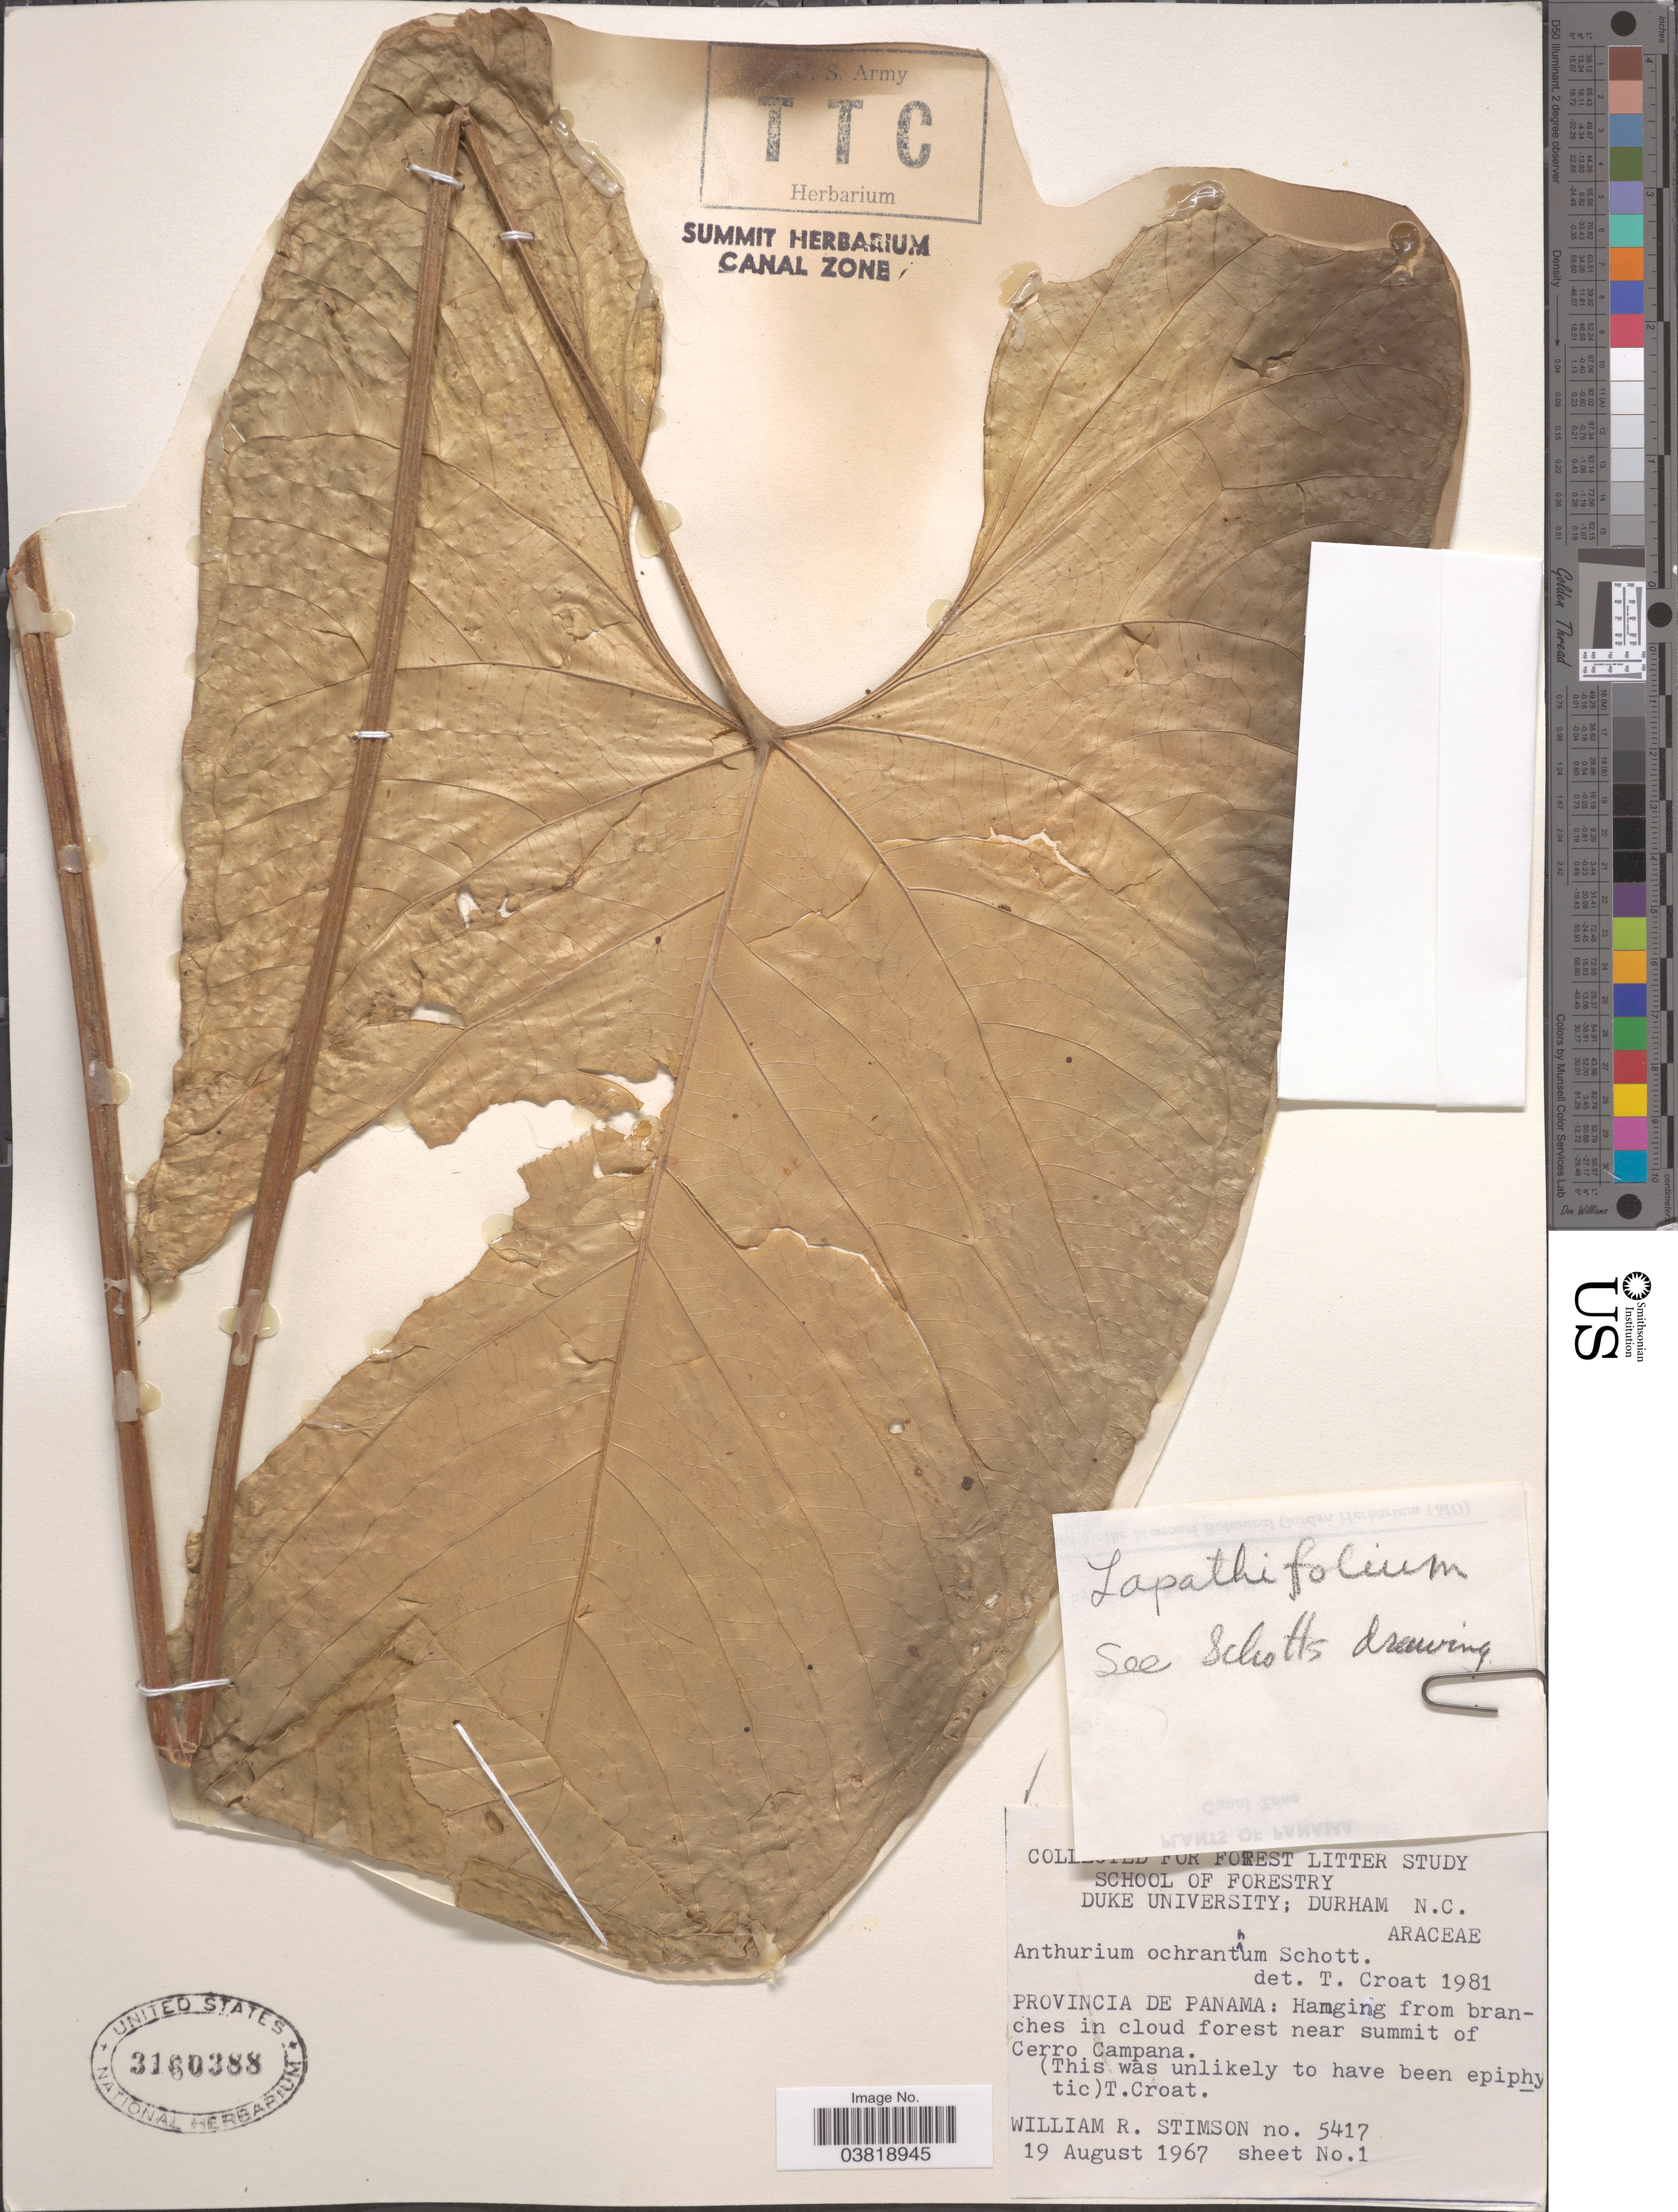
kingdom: Plantae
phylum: Tracheophyta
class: Liliopsida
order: Alismatales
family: Araceae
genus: Anthurium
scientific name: Anthurium ochranthum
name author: K. Koch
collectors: W. R. Stimson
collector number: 5417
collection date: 1967-08-19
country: Panama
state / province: Panamá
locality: Near summit of Cerro Campana.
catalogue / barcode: US 3160388